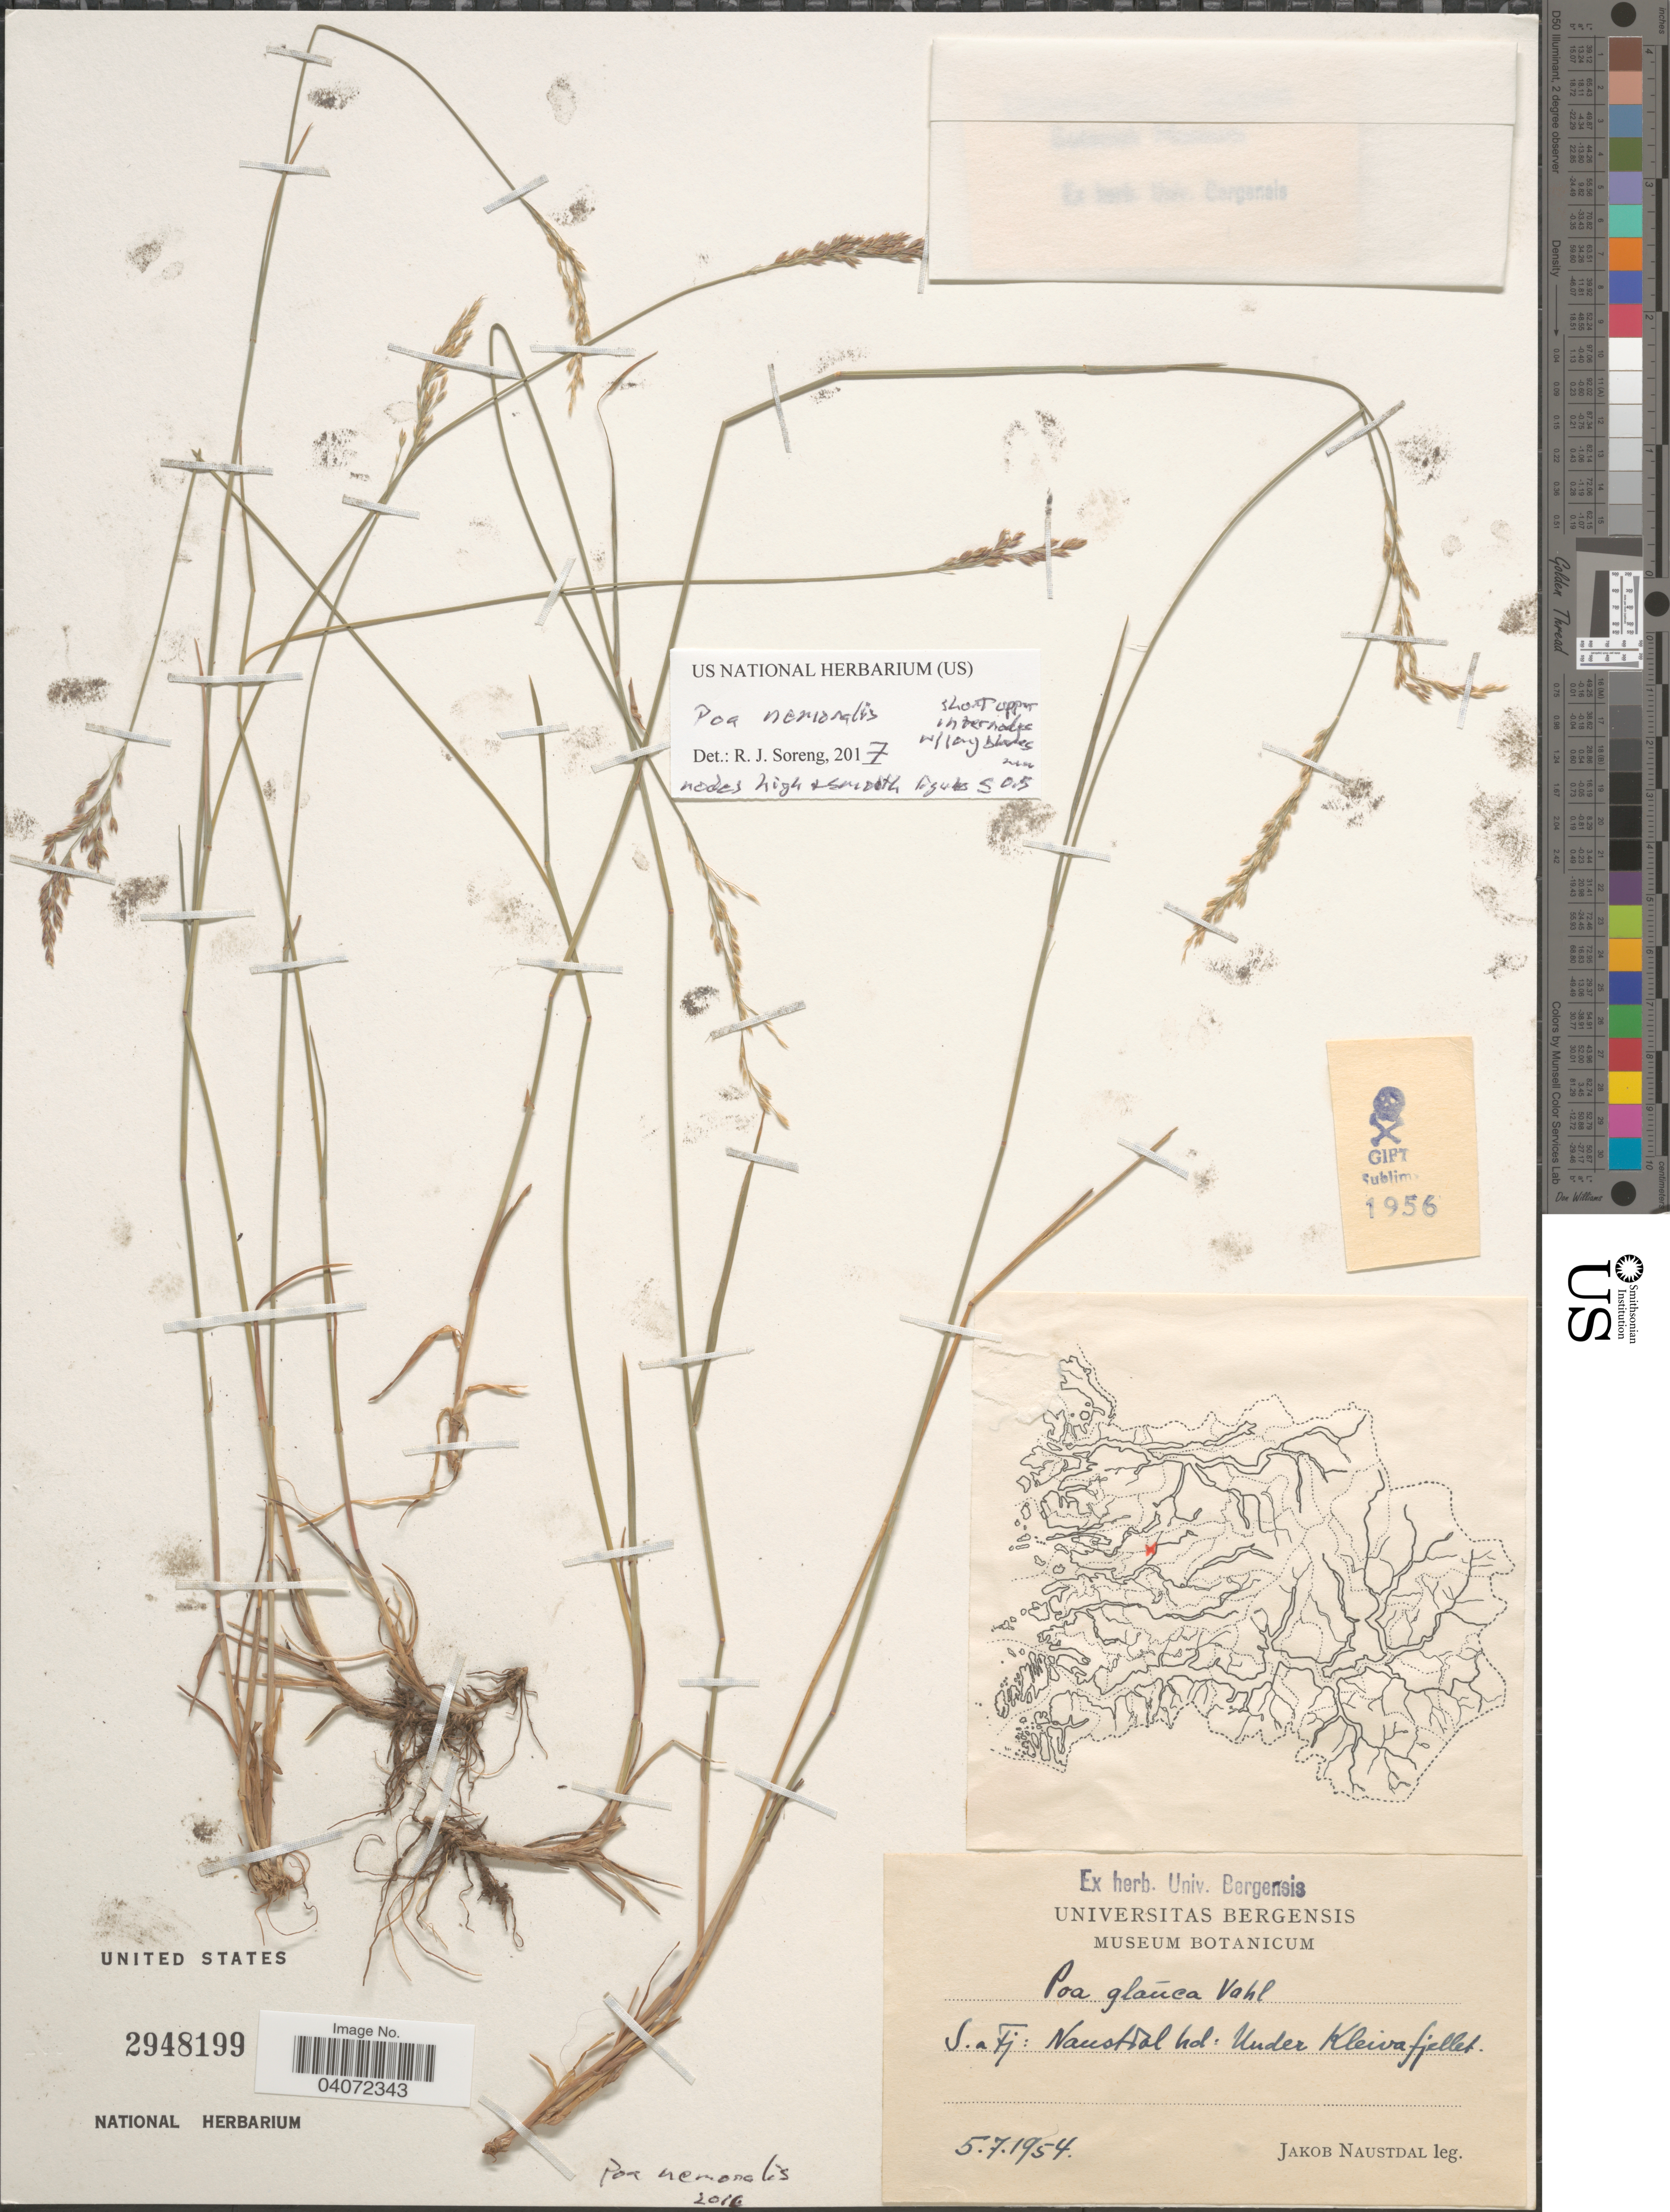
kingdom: Plantae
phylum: Tracheophyta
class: Liliopsida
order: Poales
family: Poaceae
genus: Poa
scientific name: Poa nemoralis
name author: L.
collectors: J. Naustdal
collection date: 1954-07-05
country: Norway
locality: S. a Fj: Naustdal hd: Under Kleivafjellet.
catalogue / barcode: US 2948199